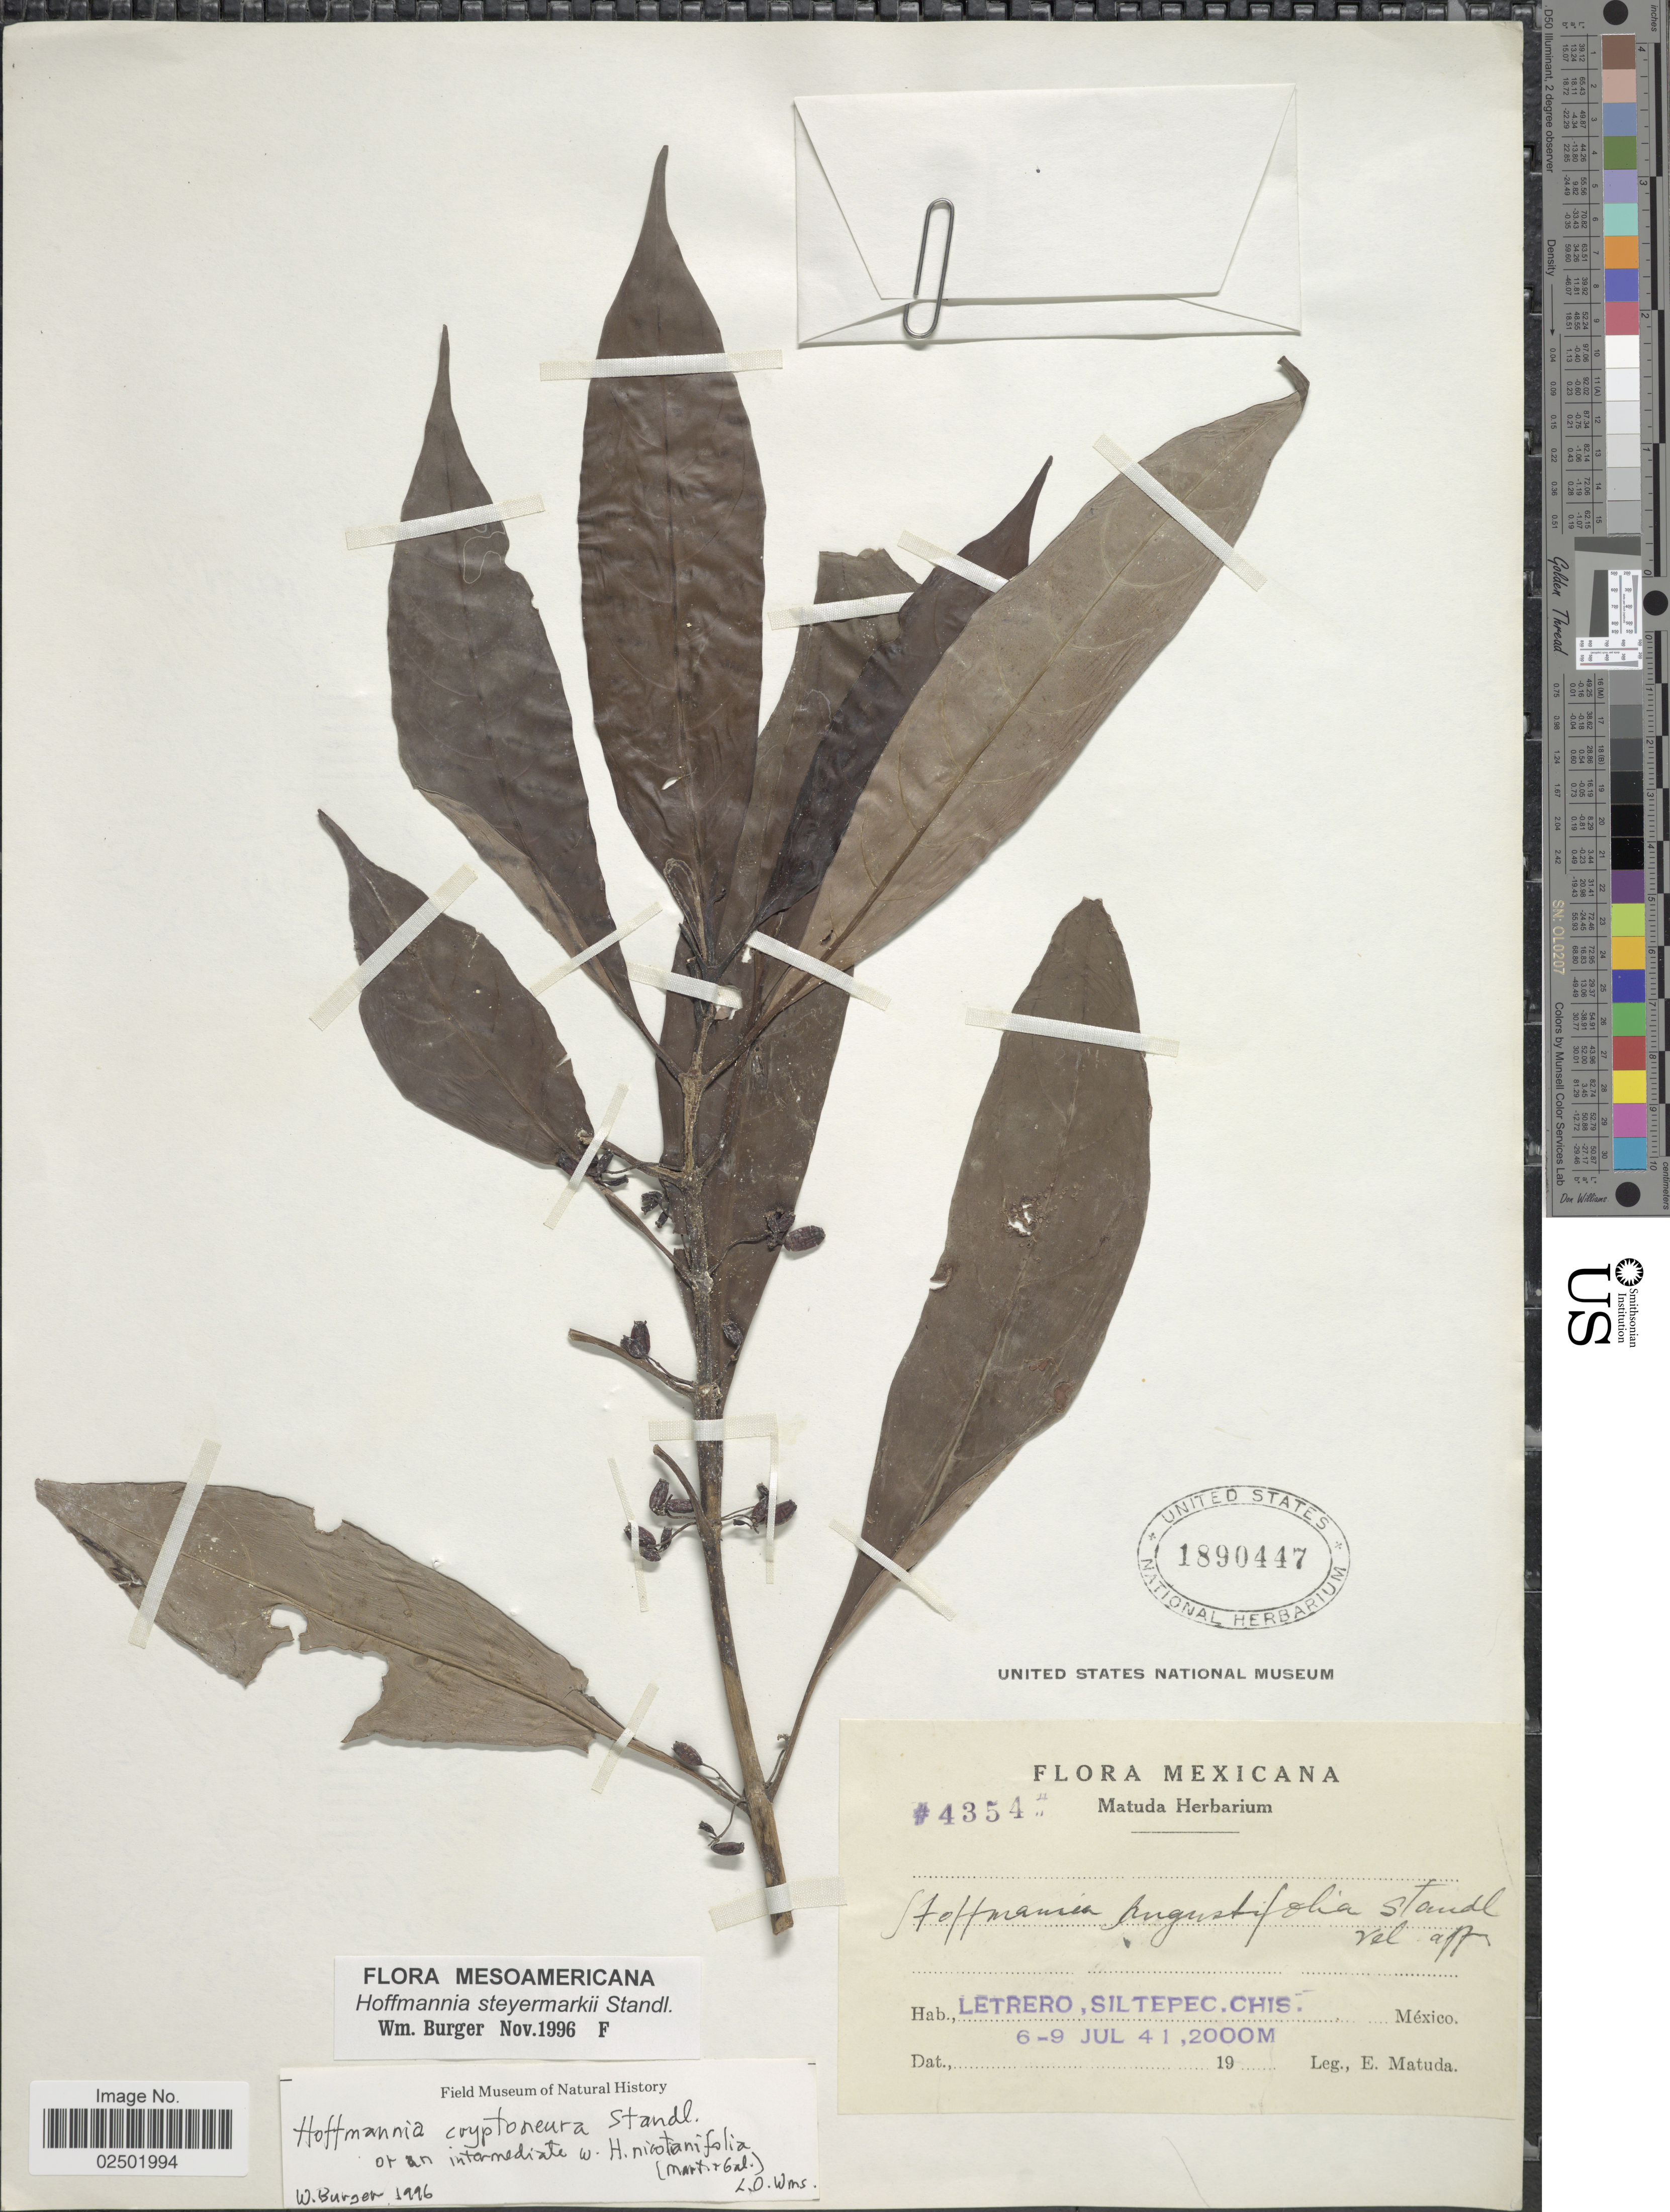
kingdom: Plantae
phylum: Tracheophyta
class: Magnoliopsida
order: Gentianales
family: Rubiaceae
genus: Hoffmannia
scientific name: Hoffmannia steyermarkii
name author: Standl.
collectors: E. Matuda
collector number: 4354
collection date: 1941-07-06/1941-07-09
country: Mexico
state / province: Chiapas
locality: Letrero, Siltepec, Chis.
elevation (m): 2000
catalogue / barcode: US 1890447